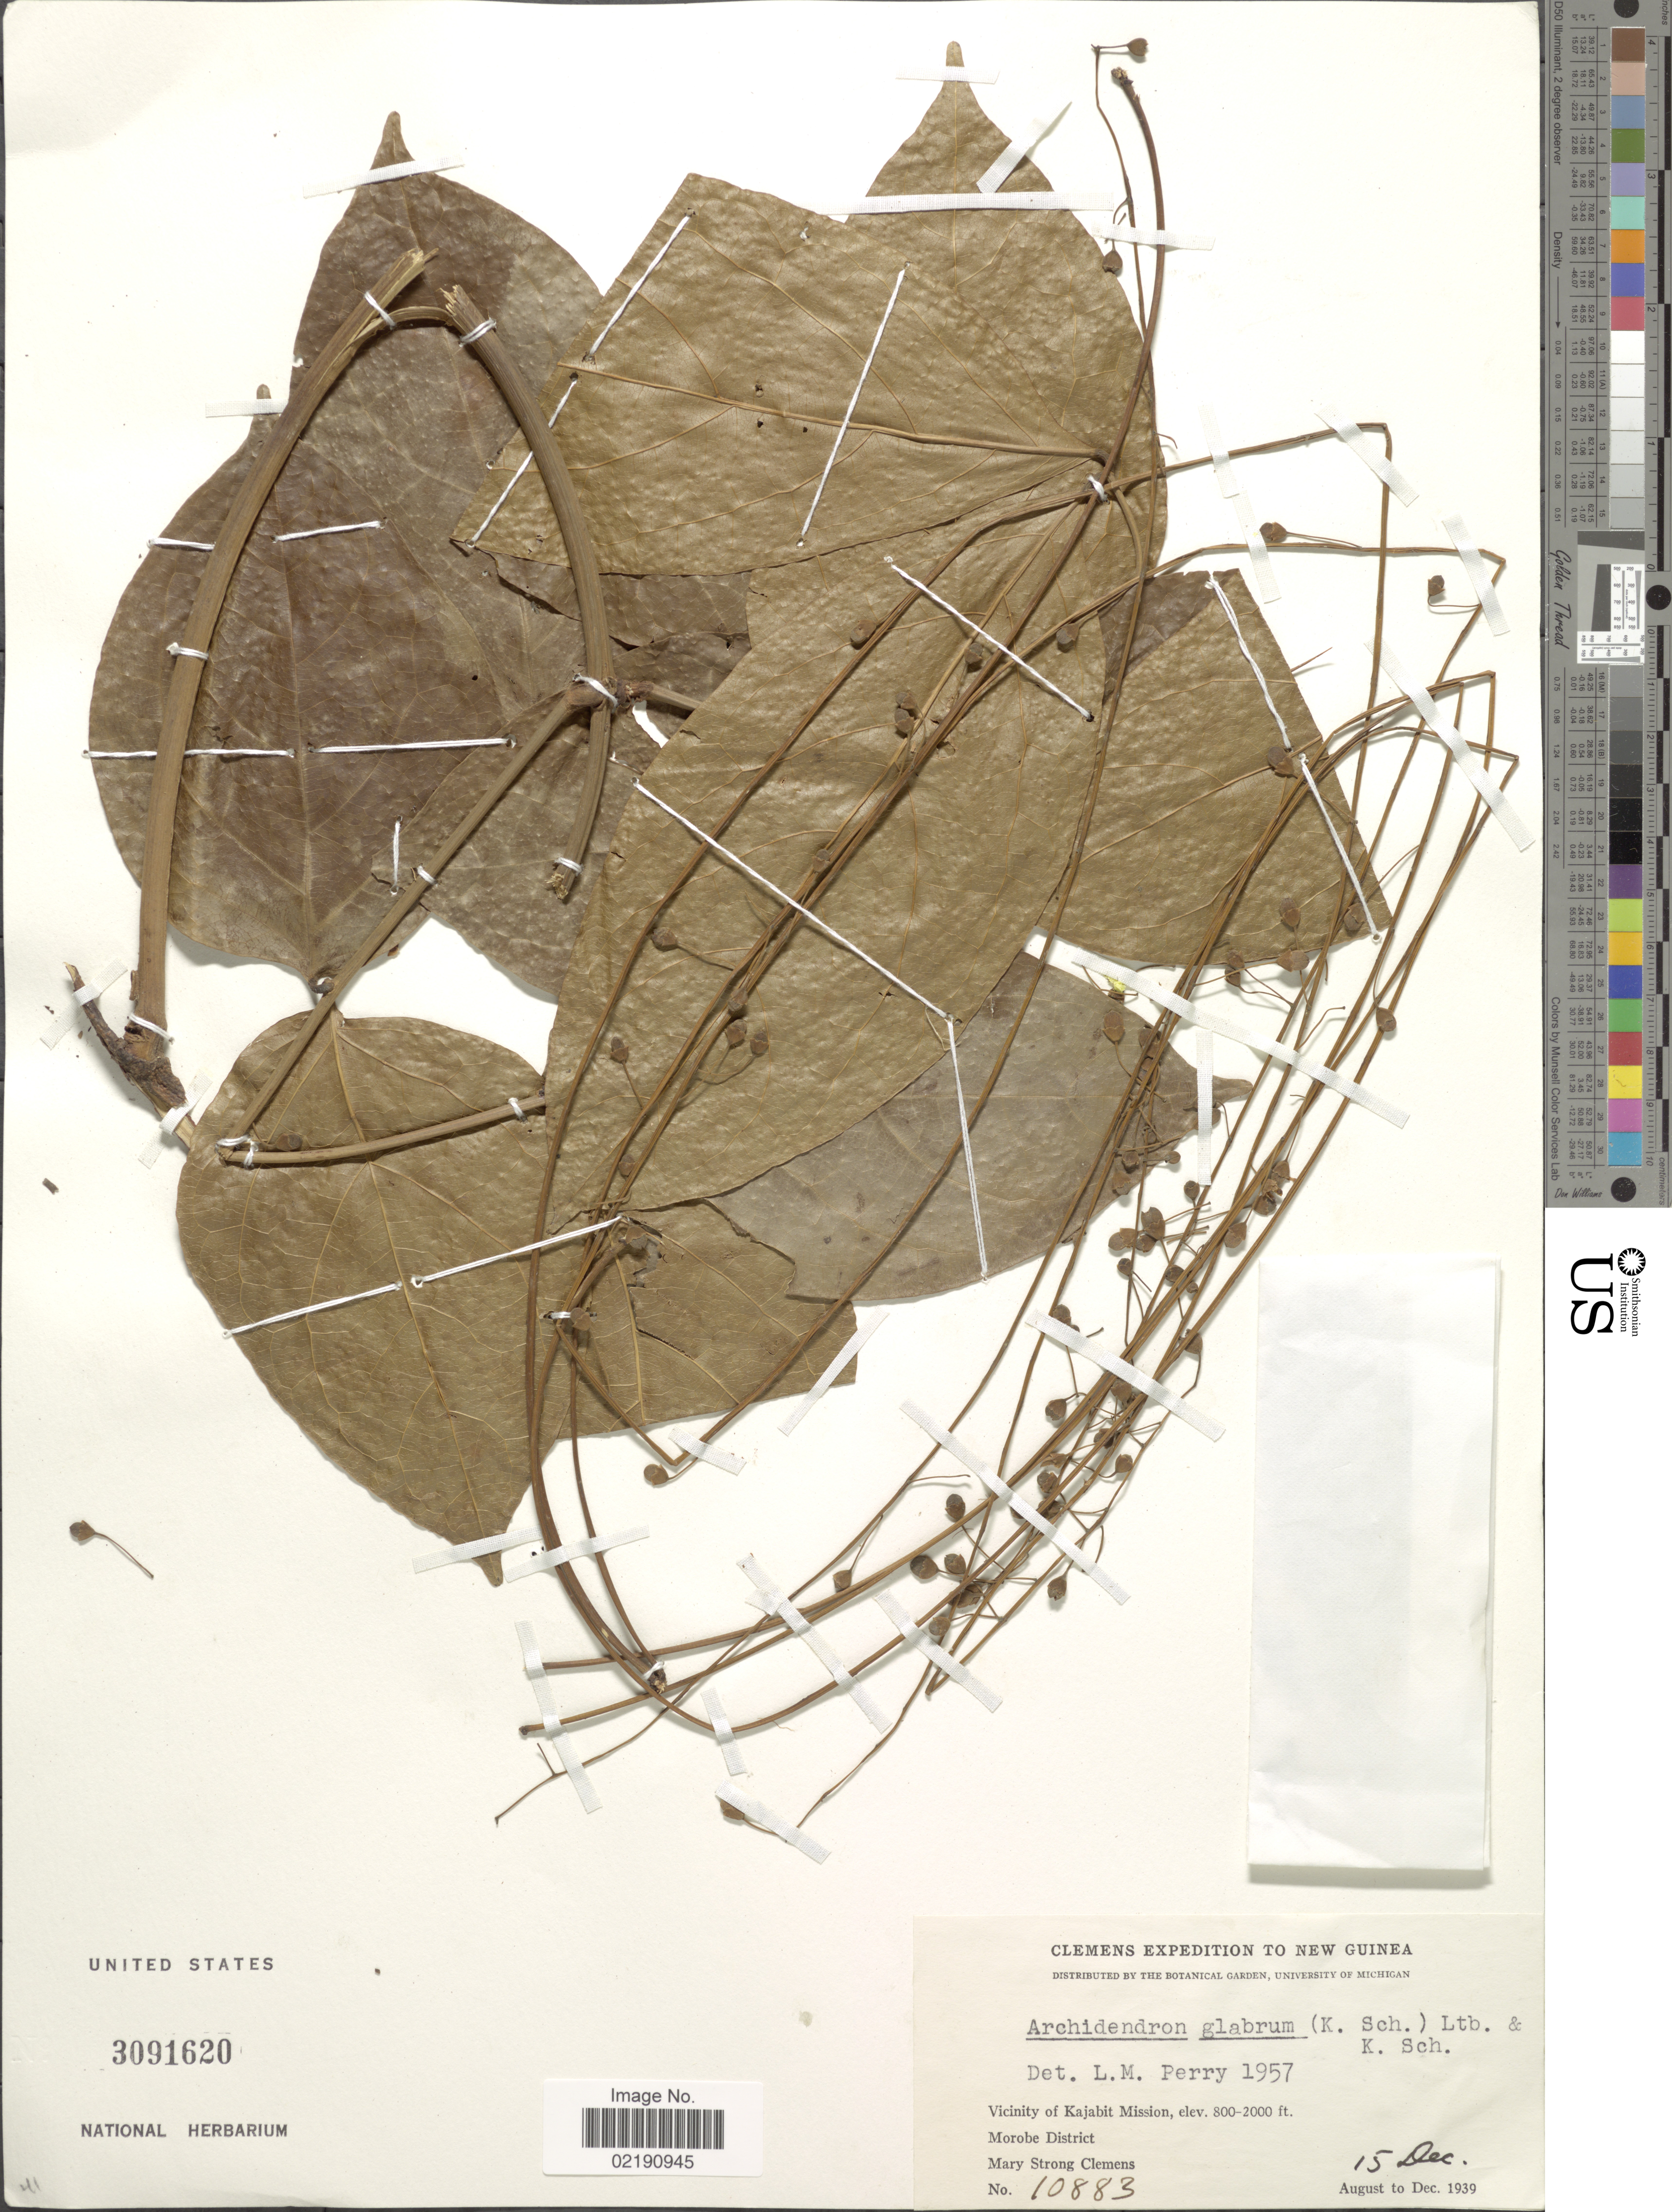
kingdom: Plantae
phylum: Tracheophyta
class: Magnoliopsida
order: Fabales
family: Fabaceae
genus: Archidendron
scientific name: Archidendron glabrum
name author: (K. Schum.) Lauterb. & K. Schum.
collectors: M. S. Clemens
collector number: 10883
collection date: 1939-12-15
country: Papua New Guinea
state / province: Morobe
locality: Vicinity of Kajabit Mission, Morobe District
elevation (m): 244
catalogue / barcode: US 3091620